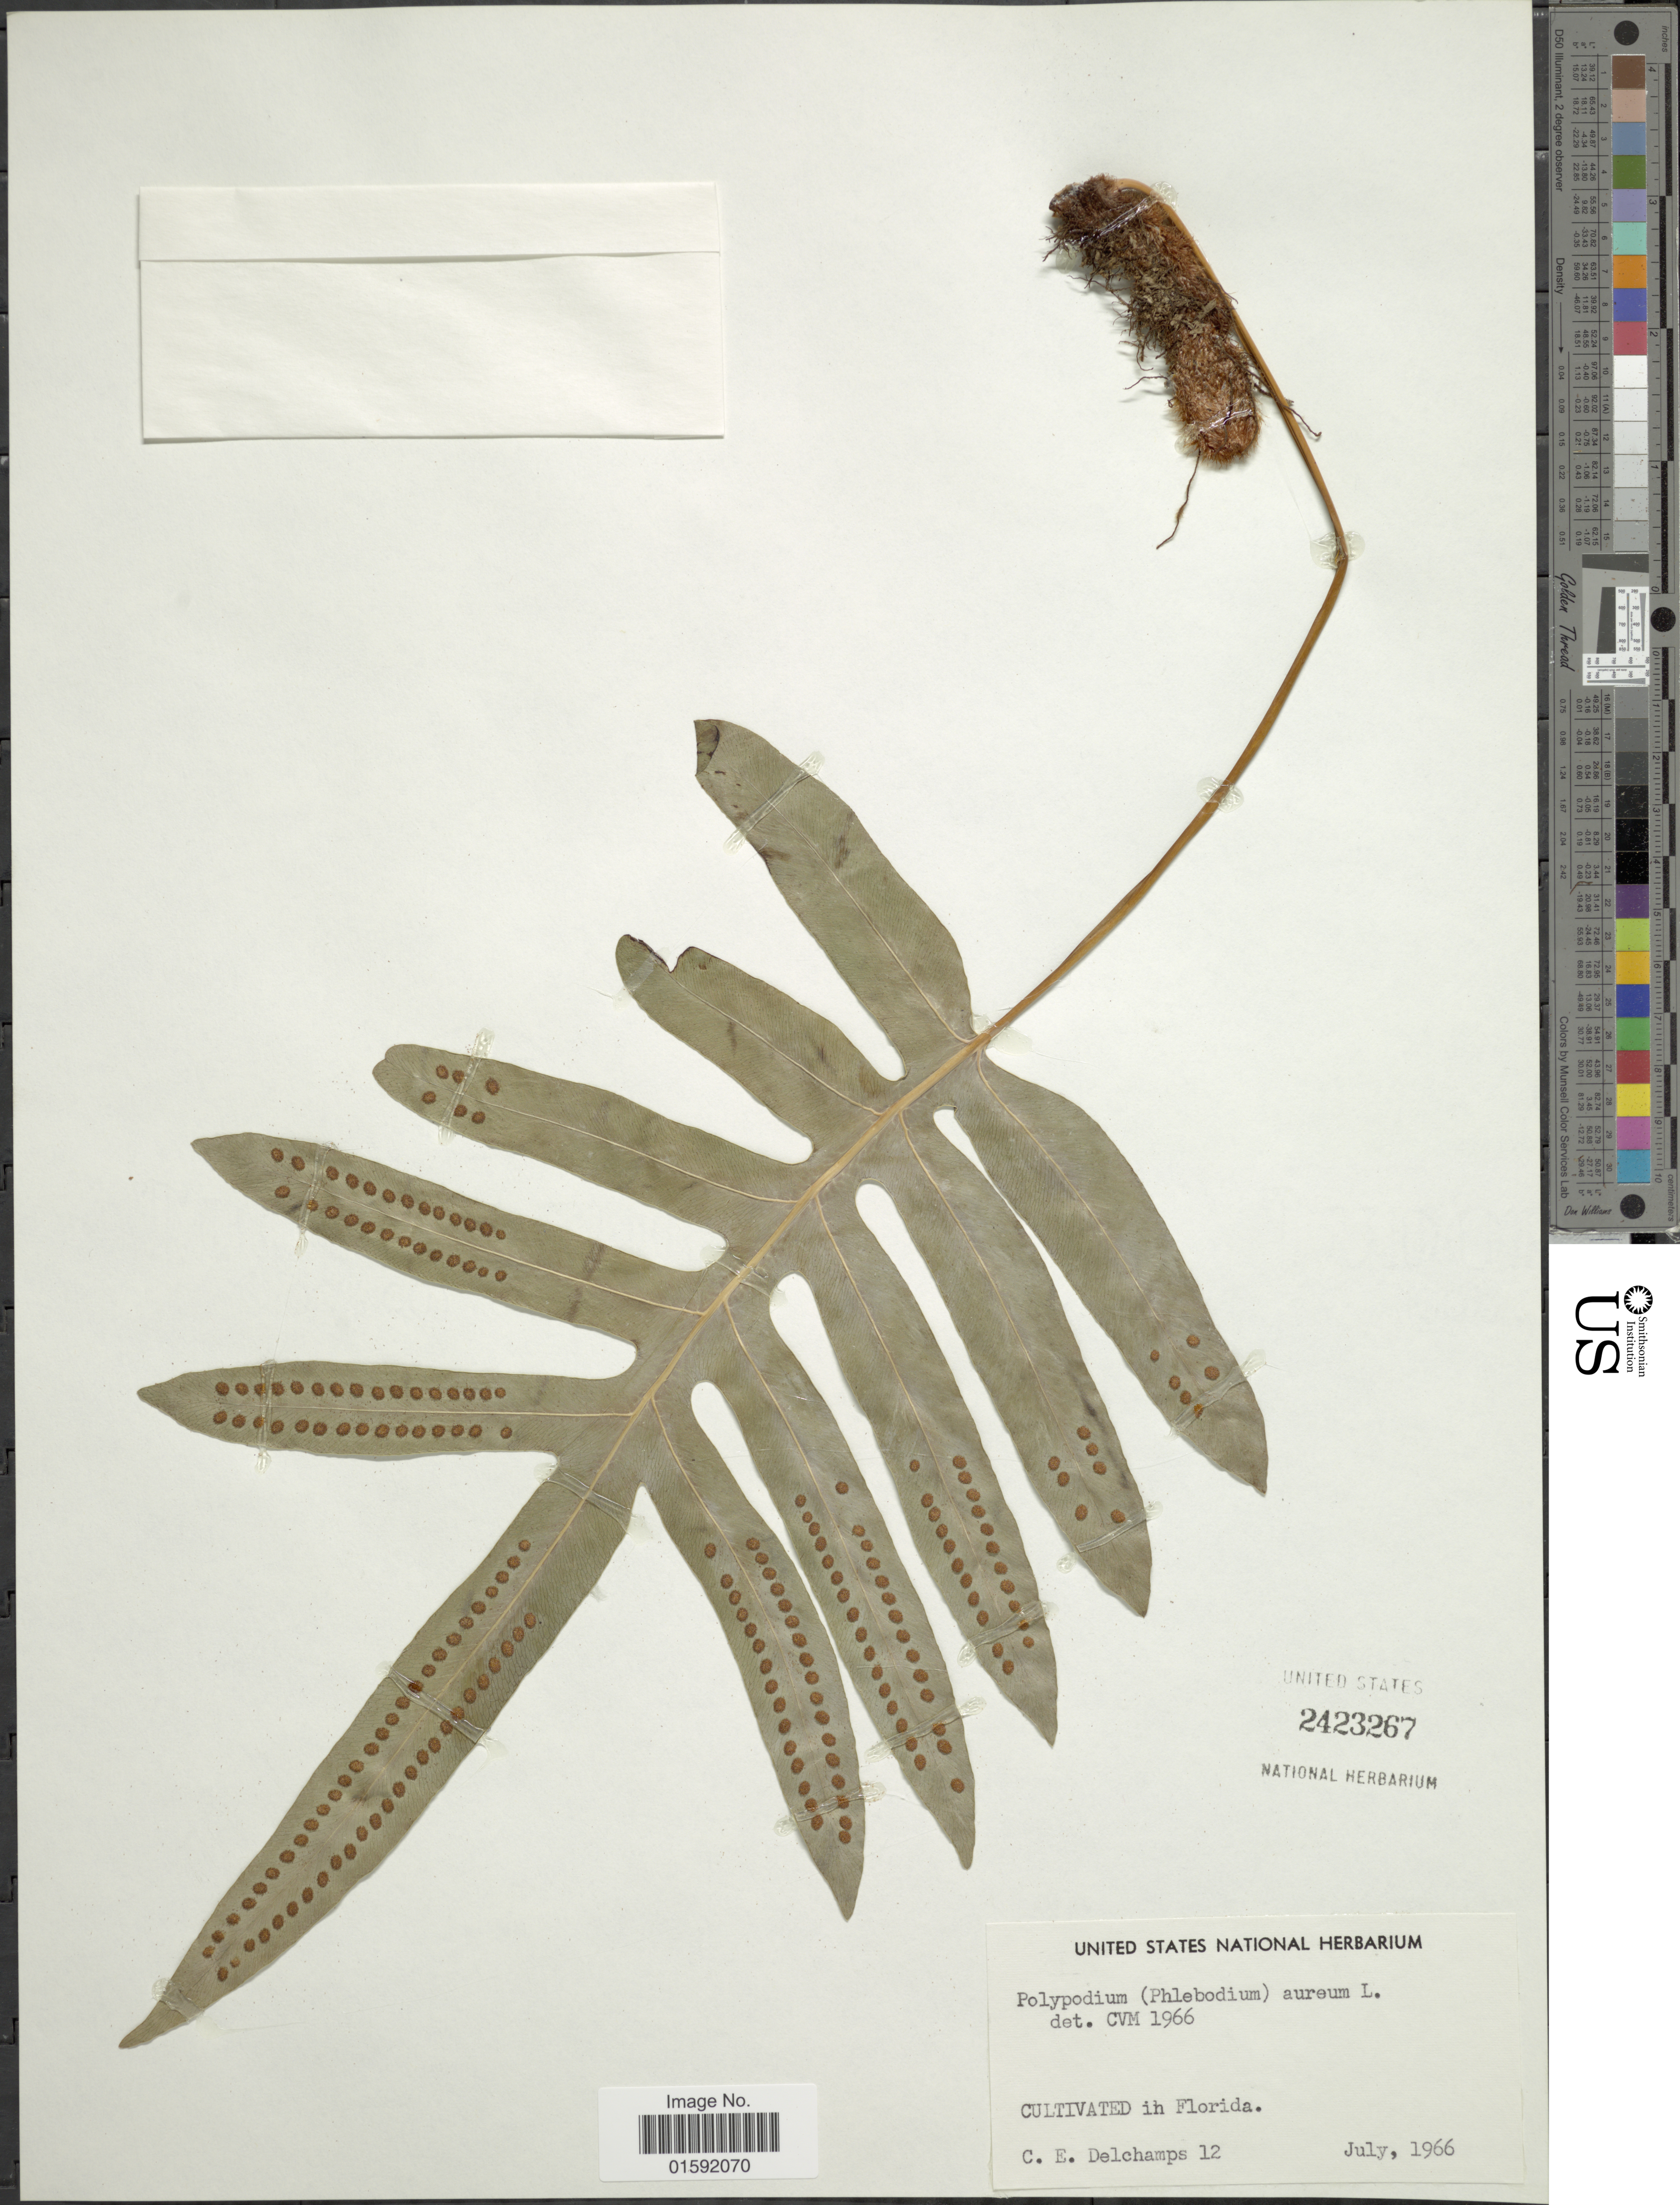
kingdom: Plantae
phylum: Tracheophyta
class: Polypodiopsida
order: Polypodiales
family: Polypodiaceae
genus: Phlebodium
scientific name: Phlebodium aureum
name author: (L.) J. Sm.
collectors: C. Delchamps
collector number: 12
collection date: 1966-07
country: United States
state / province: Florida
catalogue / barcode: US 2423267